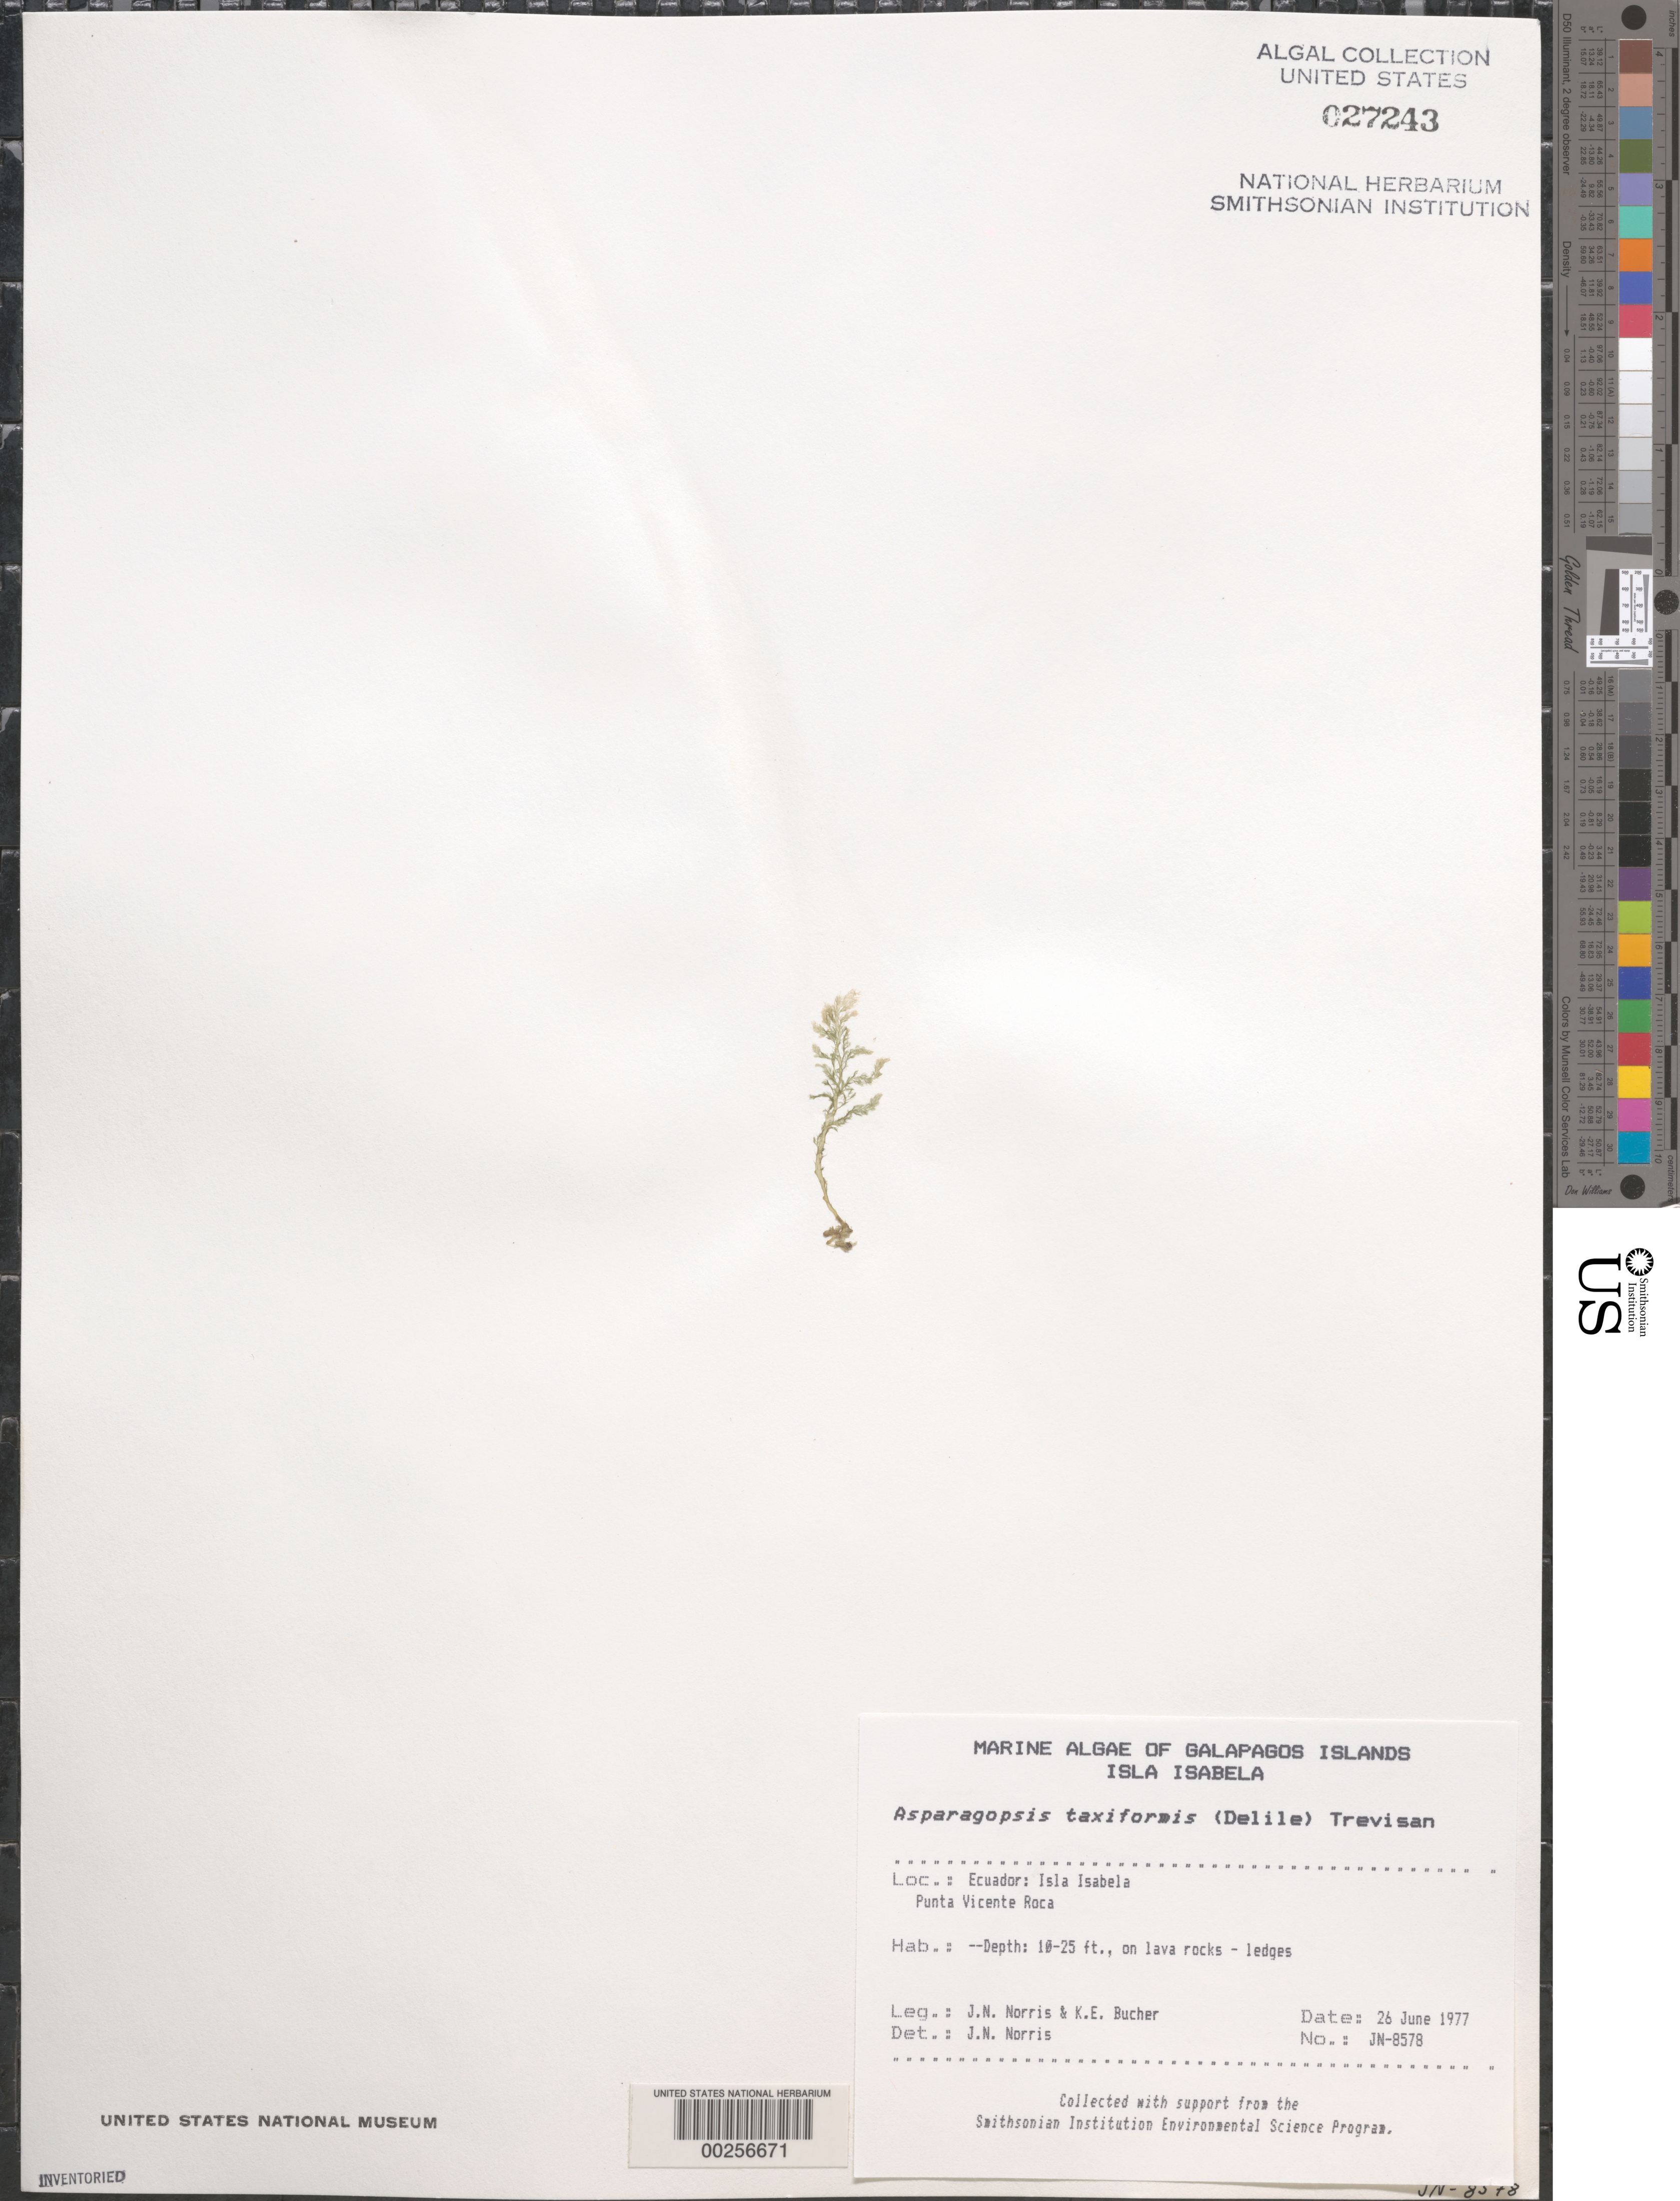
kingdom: Plantae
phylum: Rhodophyta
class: Florideophyceae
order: Bonnemaisoniales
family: Bonnemaisoniaceae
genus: Asparagopsis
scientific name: Asparagopsis taxiformis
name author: (Delile) Trevis.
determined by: Norris, James N.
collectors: J. N. Norris & K. E. Bucher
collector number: JN-8578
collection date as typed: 26 Jun 1977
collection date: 1977-06-26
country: Ecuador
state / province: Colón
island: Isabela [Albemarle]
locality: Punta Vicente Roca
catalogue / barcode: US 27243